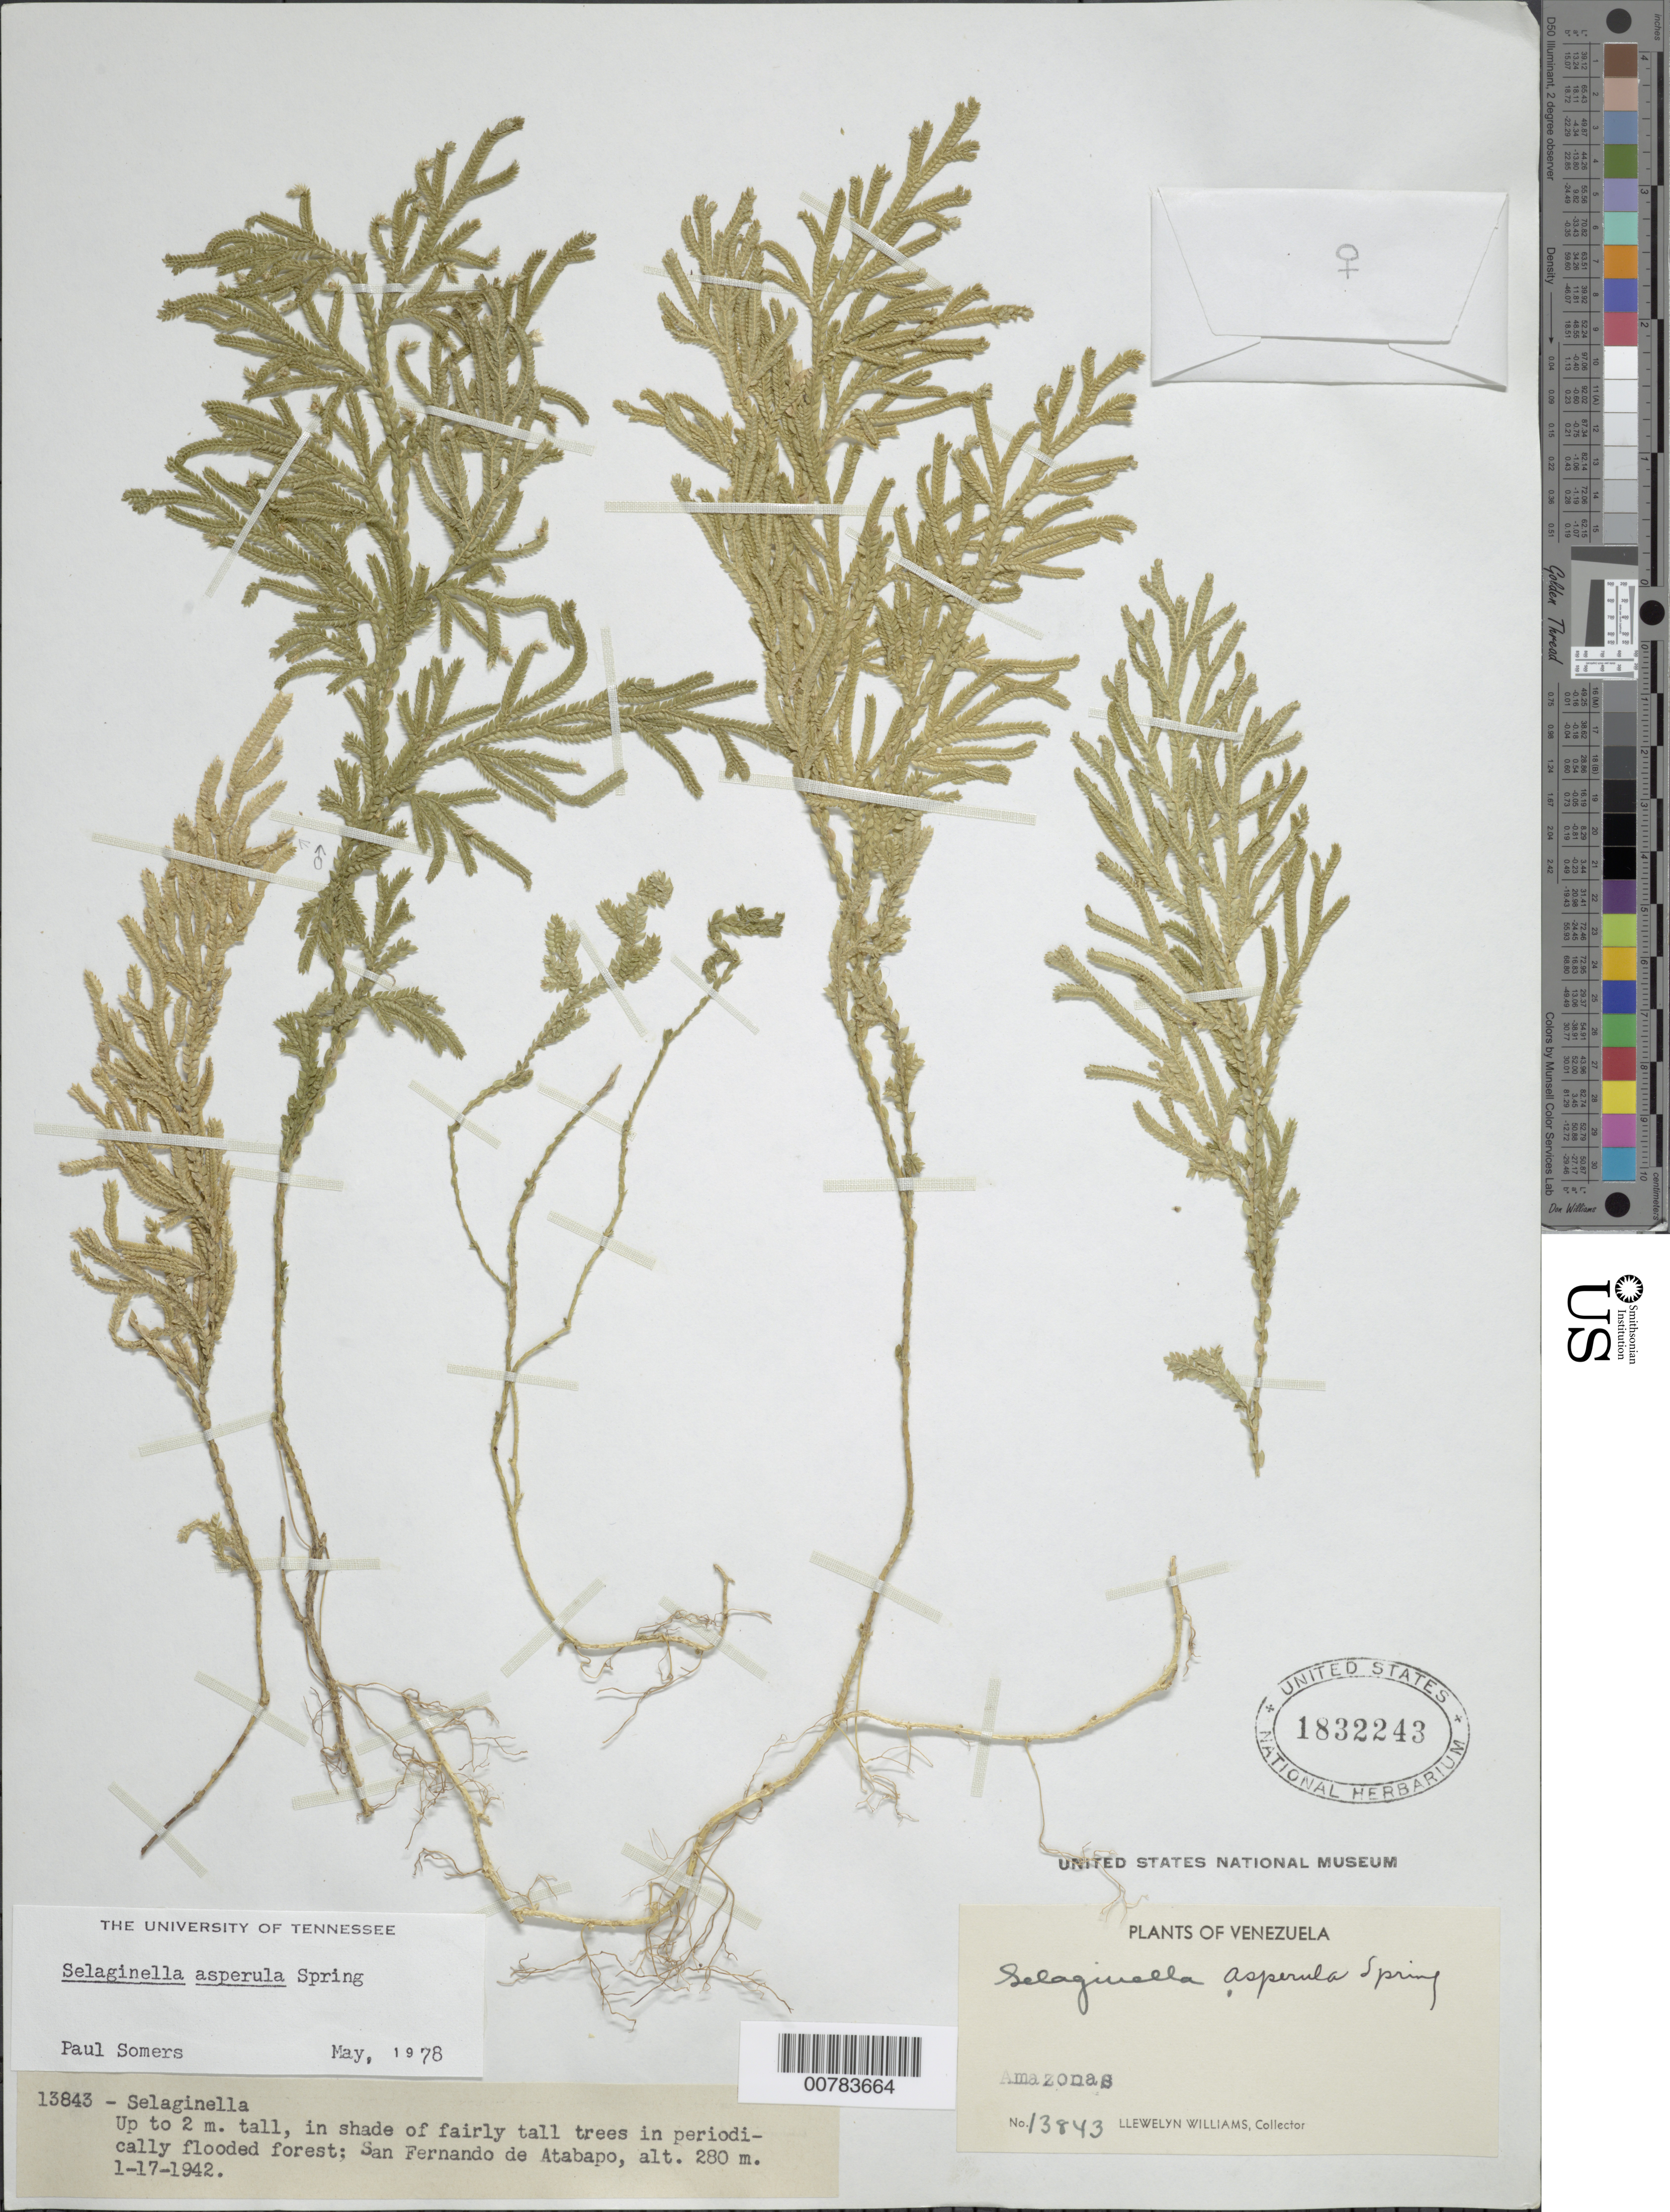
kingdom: Plantae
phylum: Tracheophyta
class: Lycopodiopsida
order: Selaginellales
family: Selaginellaceae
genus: Selaginella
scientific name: Selaginella asperula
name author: Spring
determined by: Somers, P., (TENN), University of Tennessee Knoxville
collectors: Ll. Williams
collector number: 13843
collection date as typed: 17-Jan-42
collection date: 1942-01-17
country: Venezuela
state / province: Amazonas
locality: San Fernando de Atabapo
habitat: Shade of fairly tall trees in periodically flooded forest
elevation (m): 280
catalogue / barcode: US 1832243